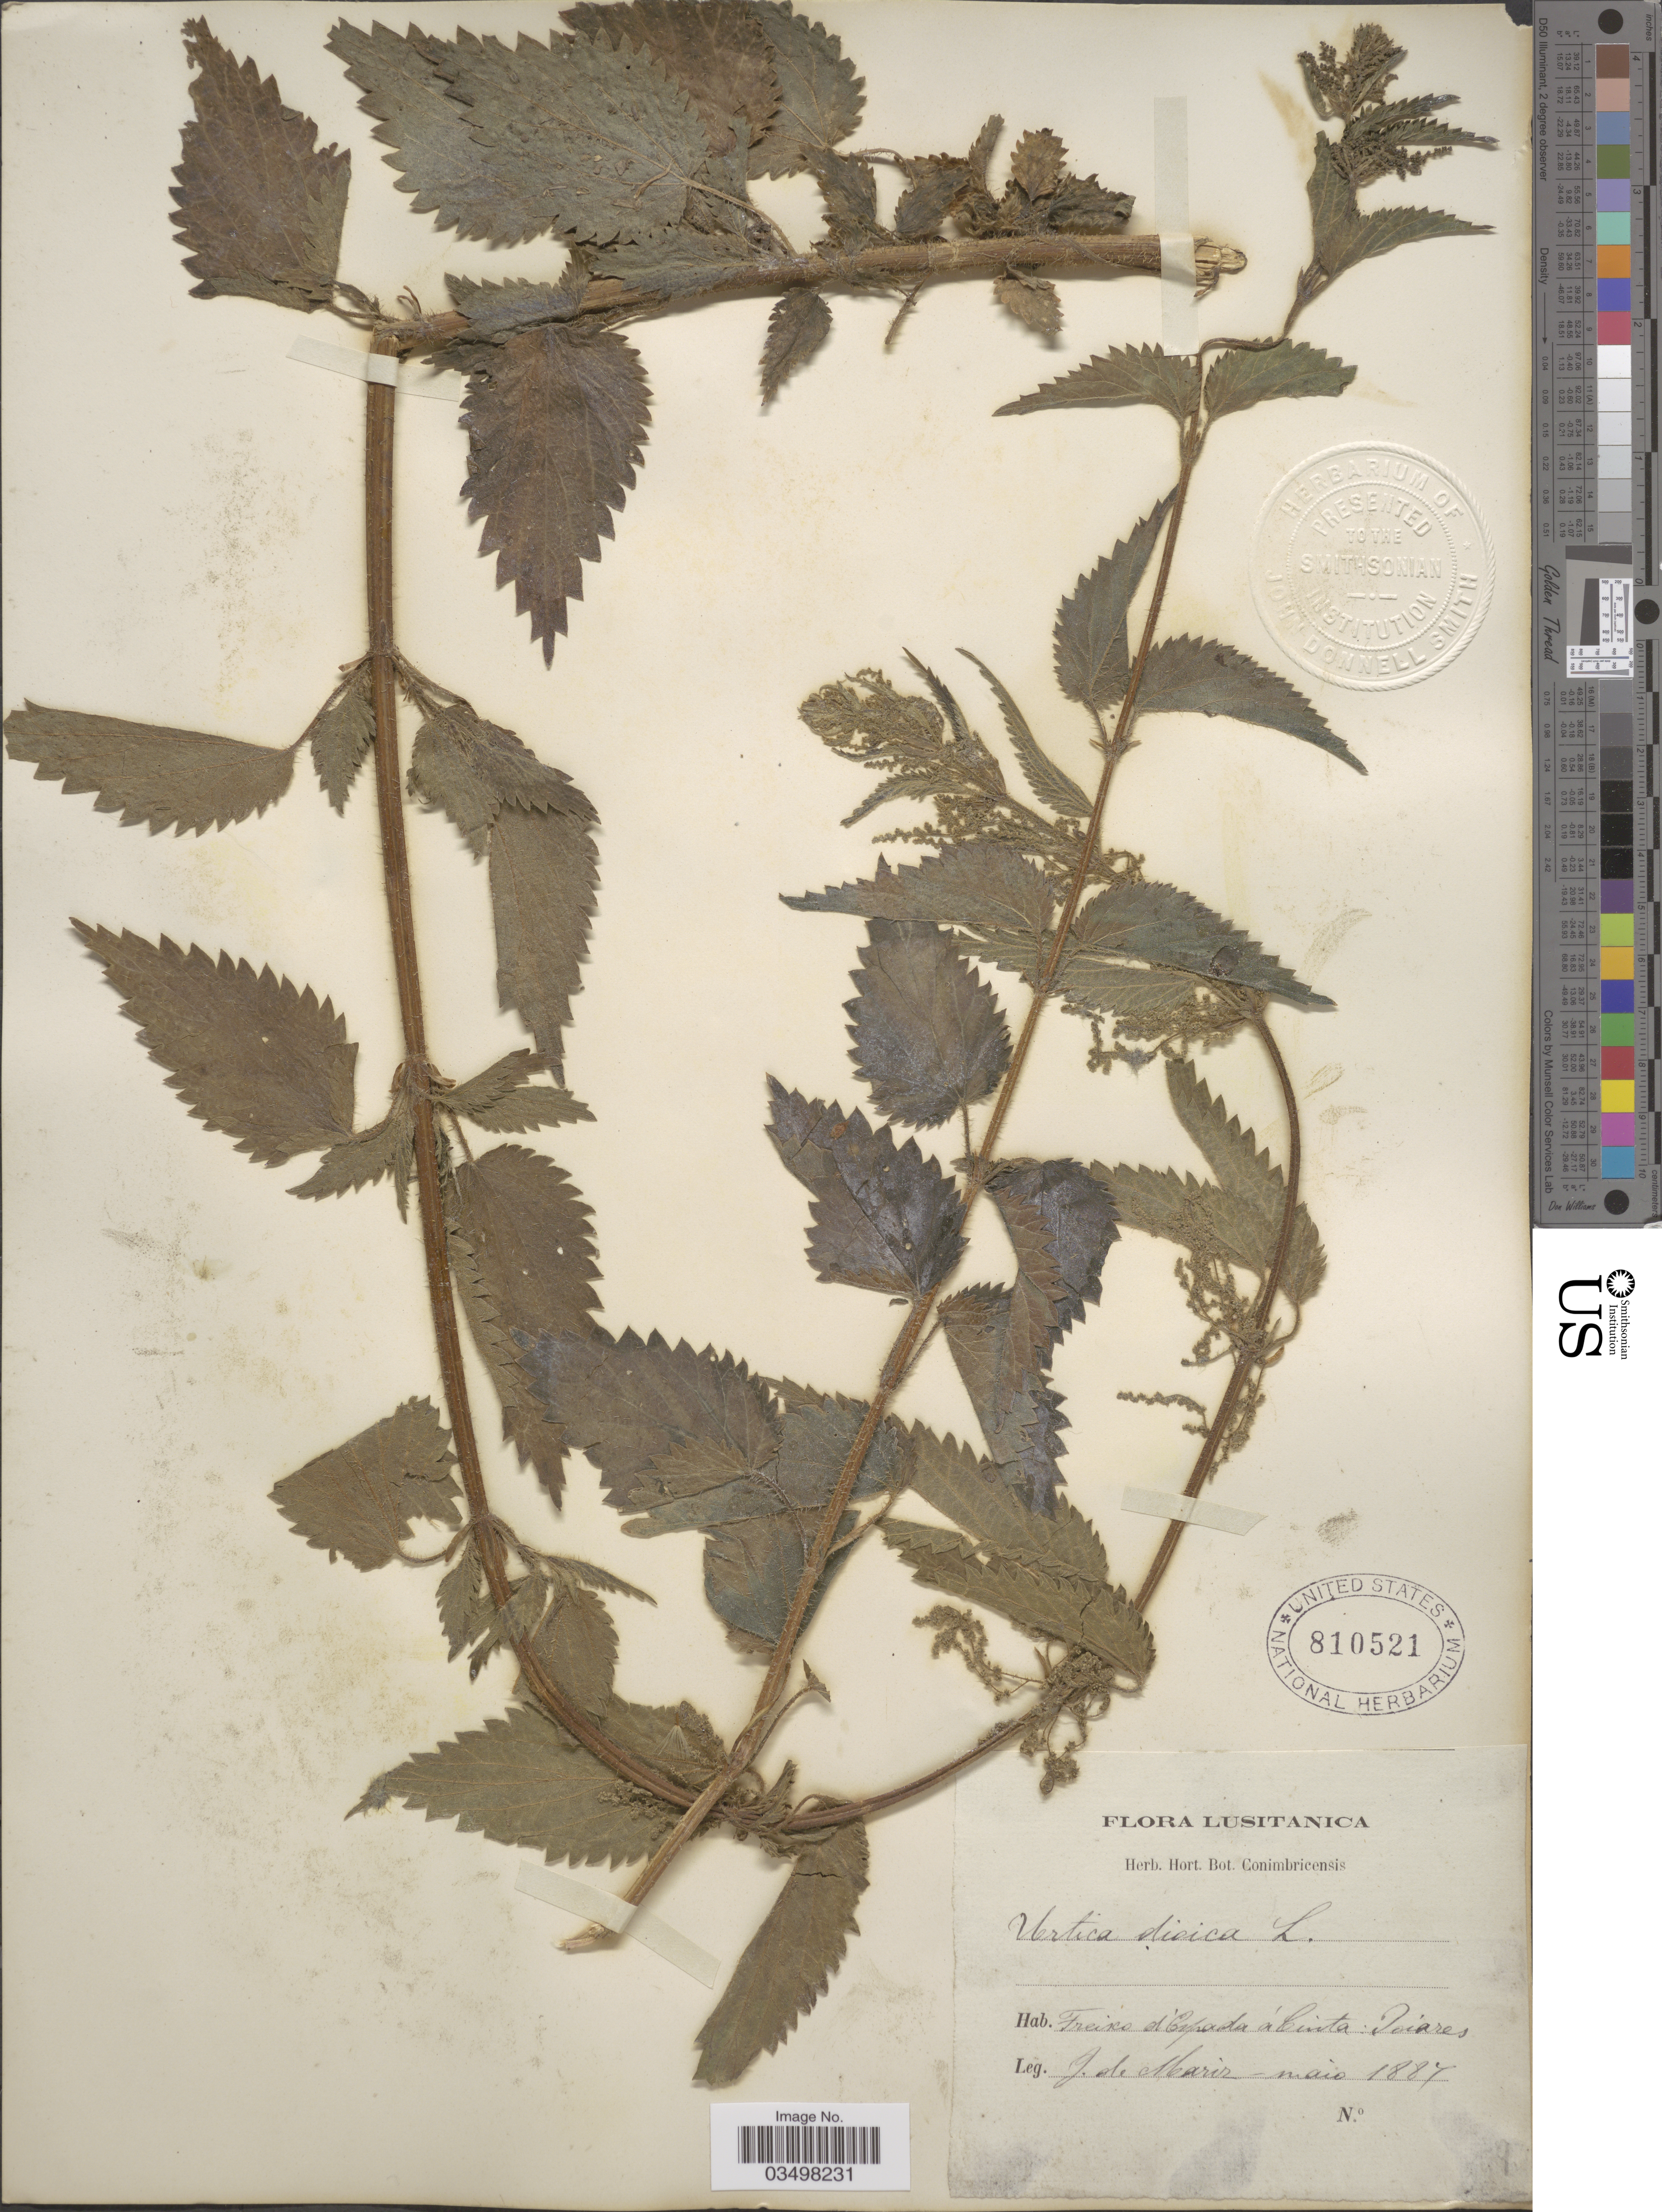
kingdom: Plantae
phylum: Tracheophyta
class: Magnoliopsida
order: Rosales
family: Urticaceae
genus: Urtica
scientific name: Urtica dioica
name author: L.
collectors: G. Mariz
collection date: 1887-05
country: Portugal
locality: Freiro d'Cipada á Cinta*: Toiares*.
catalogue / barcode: US 810521